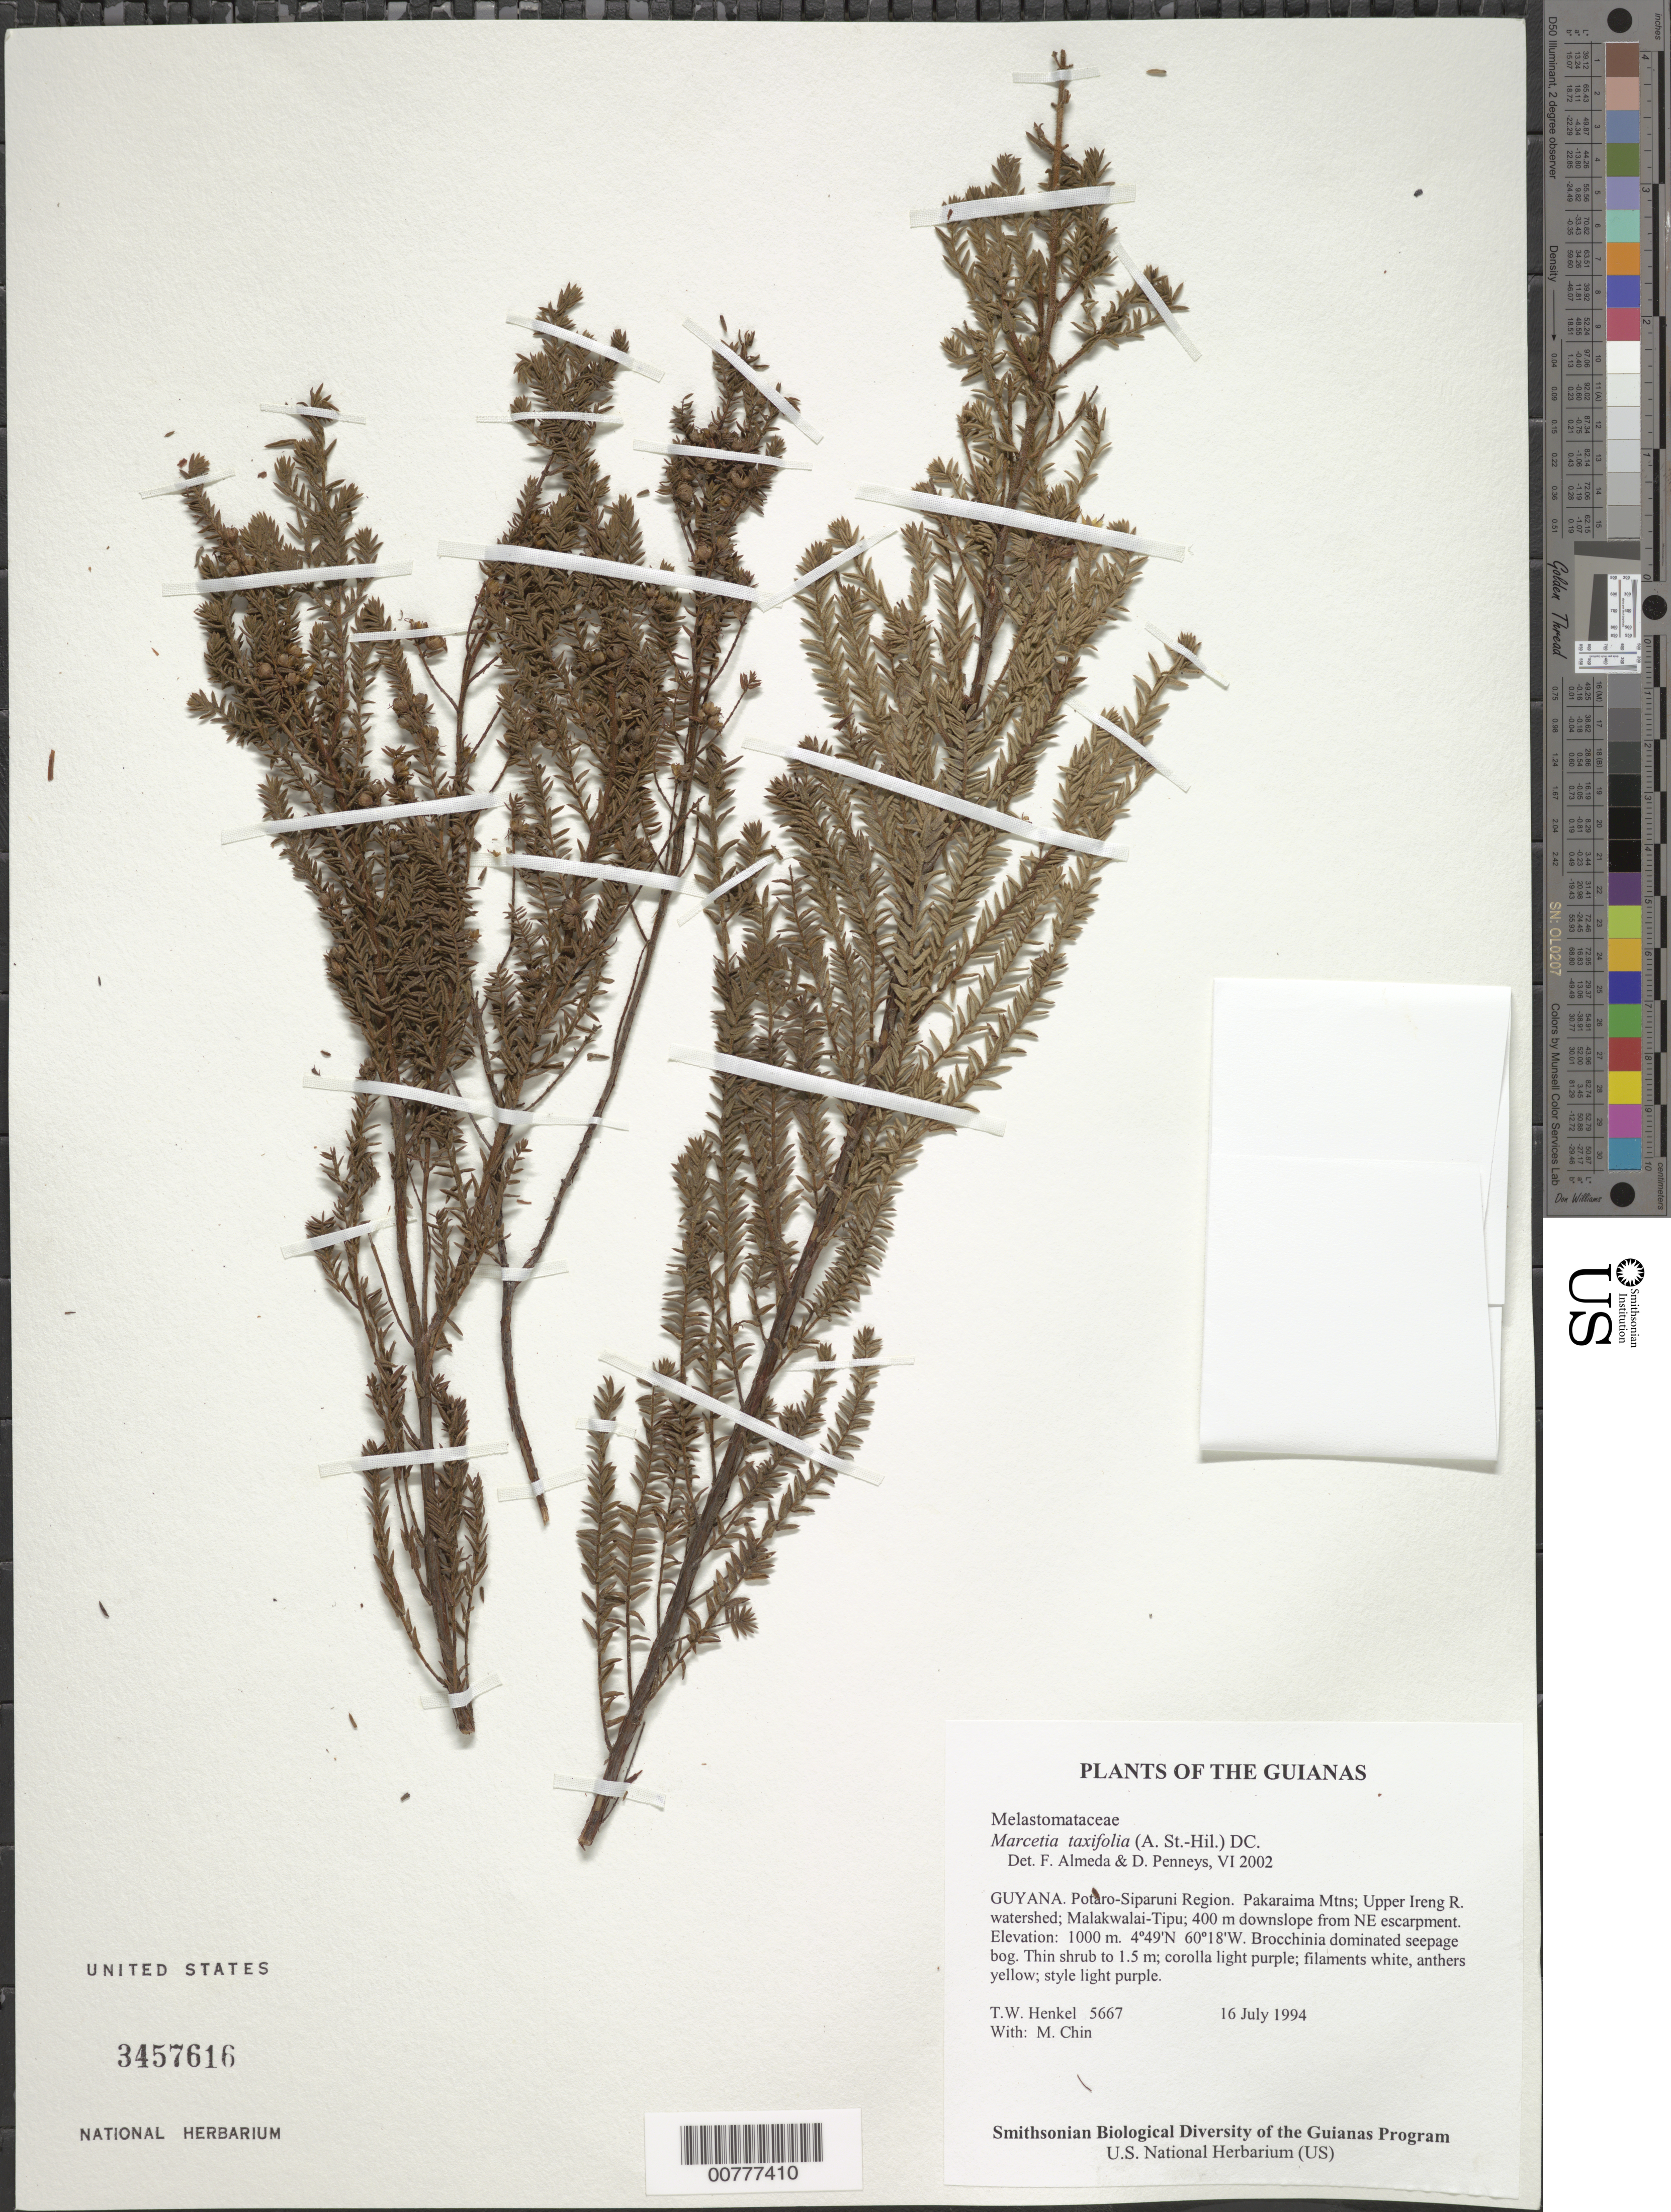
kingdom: Plantae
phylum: Tracheophyta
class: Magnoliopsida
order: Myrtales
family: Melastomataceae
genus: Marcetia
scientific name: Marcetia taxifolia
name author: (A. St.-Hil.) DC.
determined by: Almeda, F.; Penneys, D. S.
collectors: T. Henkel & M. Chin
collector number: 5667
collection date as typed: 16 July 1994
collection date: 1994-07-16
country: Guyana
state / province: Potaro-Siparuni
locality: Pakaraima Mtns; Upper Ireng R. watershed; Malakwalai-Tipu; 400 m downslope from NE escarpment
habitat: Brocchinia dominated seepage bog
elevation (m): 1000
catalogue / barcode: US 3457616